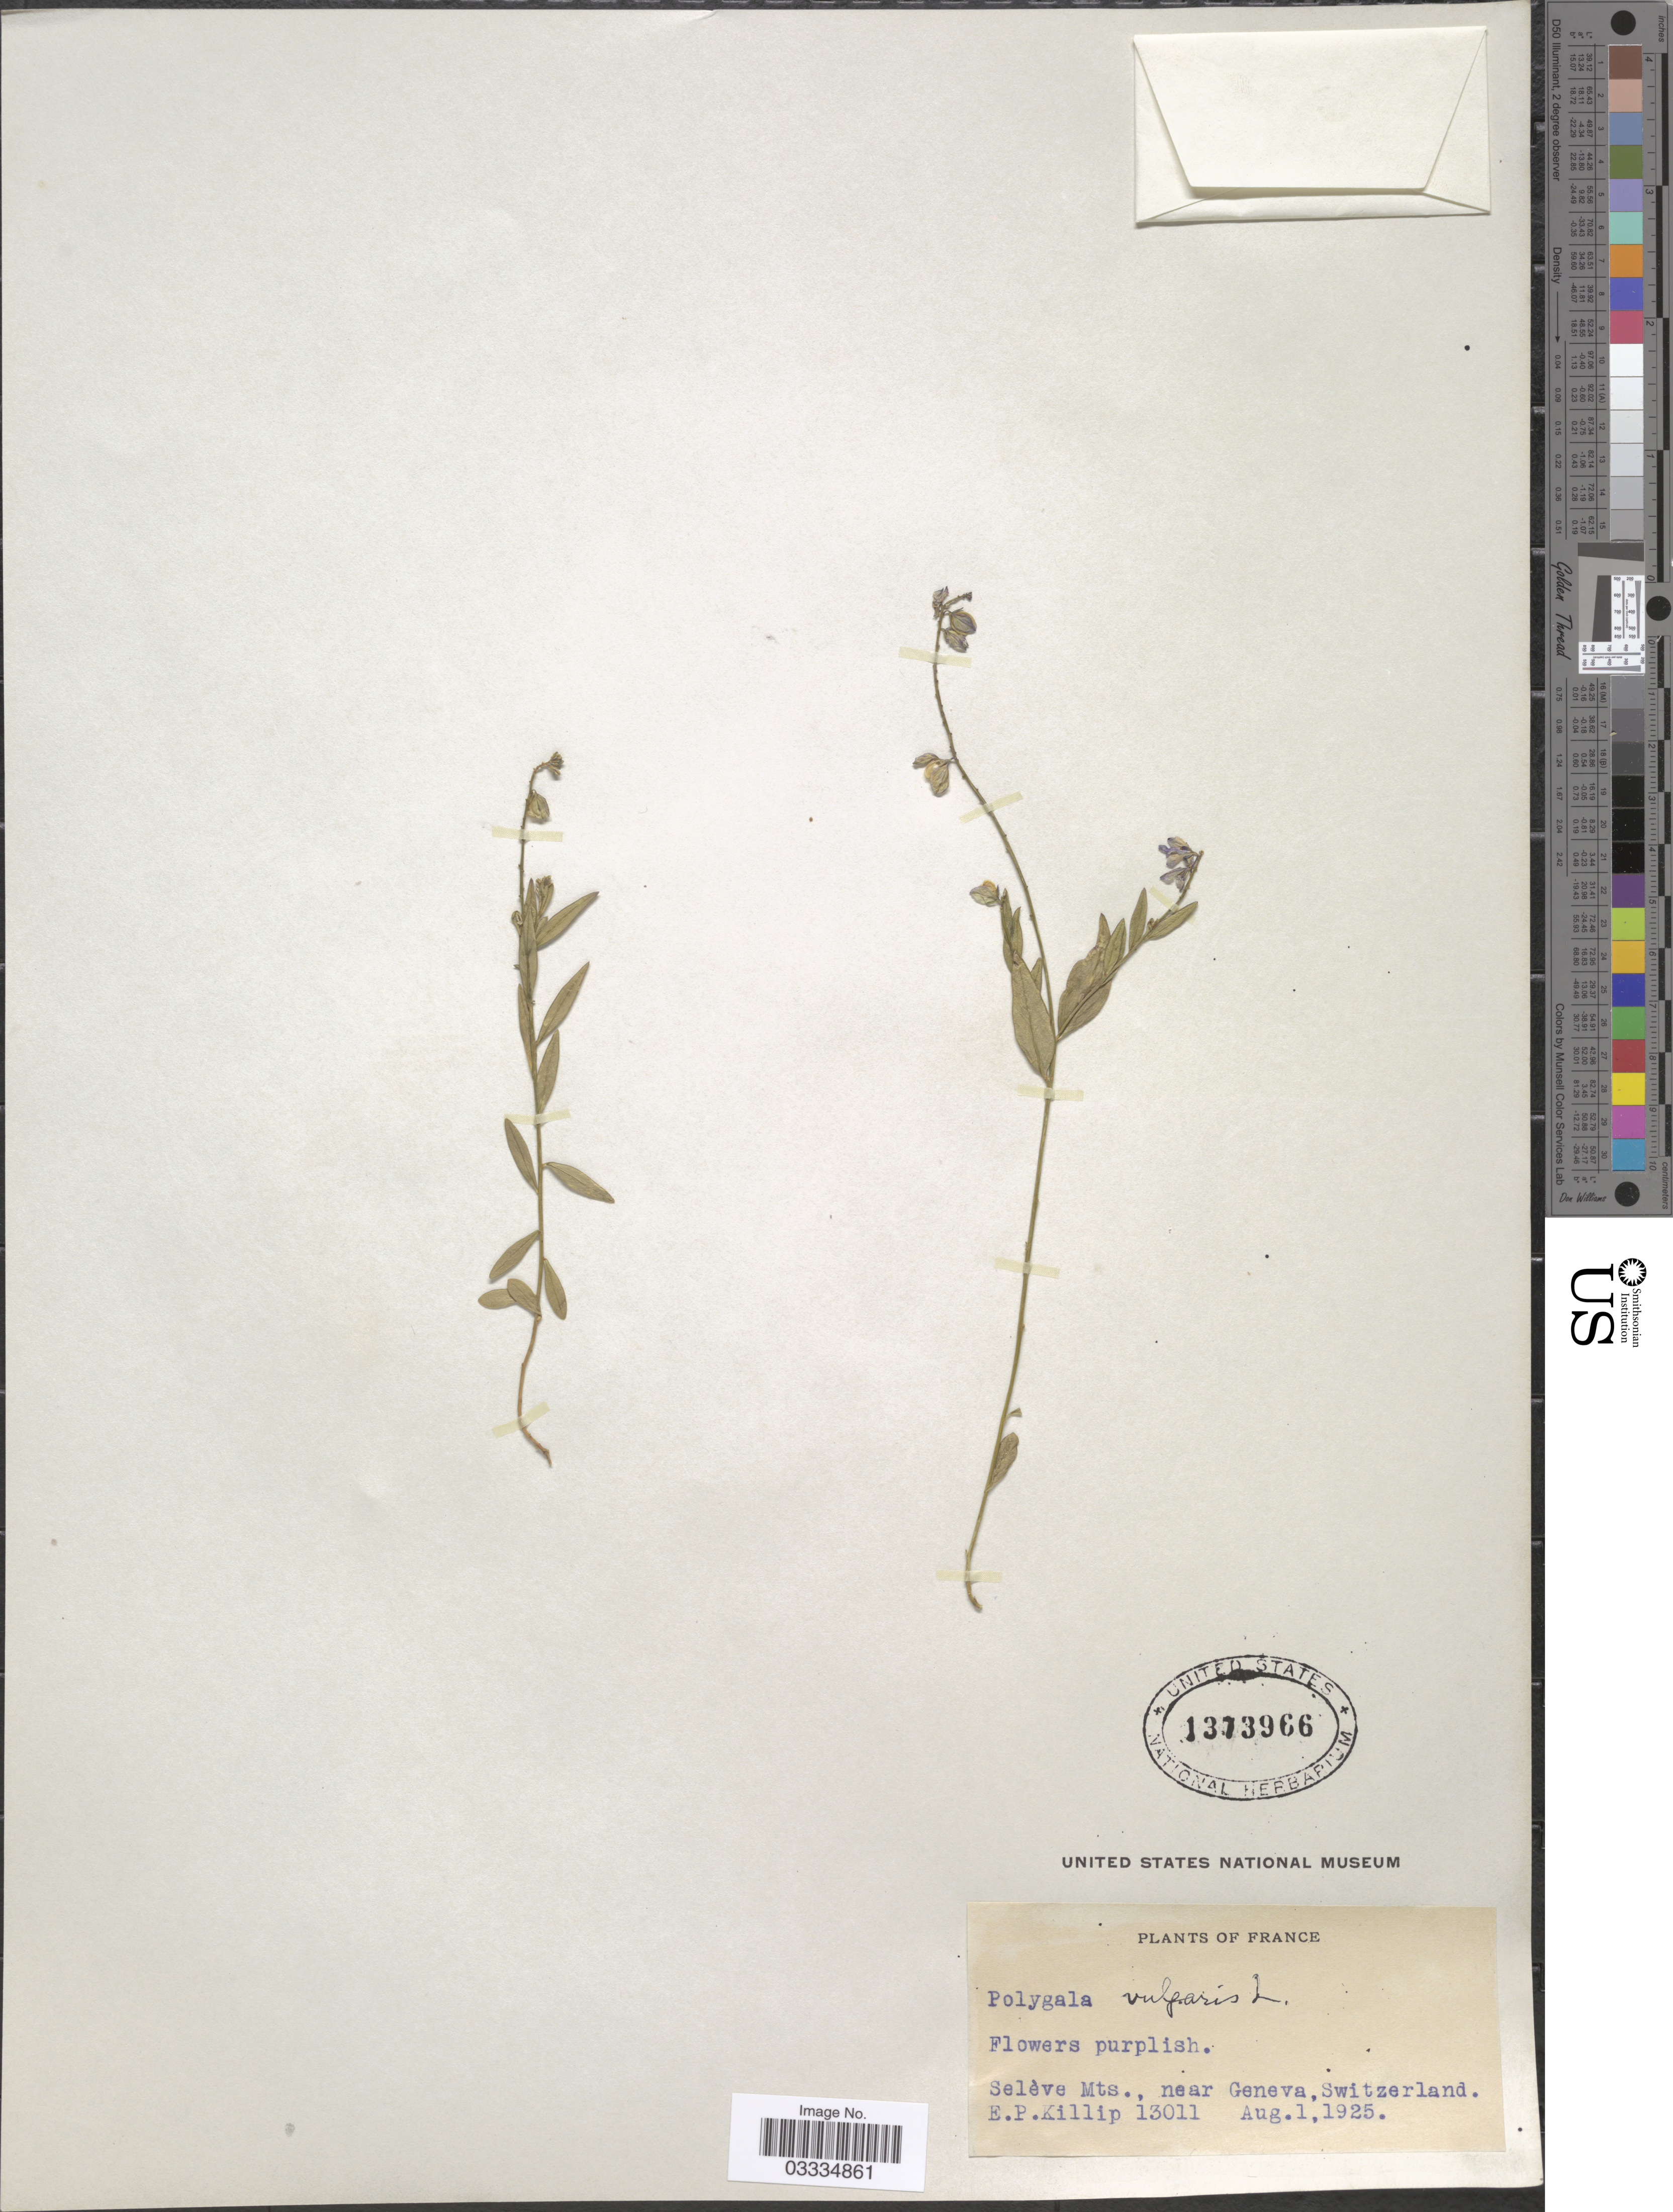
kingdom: Plantae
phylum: Tracheophyta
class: Magnoliopsida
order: Fabales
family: Polygalaceae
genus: Polygala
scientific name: Polygala vulgaris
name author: L.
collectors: E. P. Killip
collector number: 13011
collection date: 1925-08-01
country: Switzerland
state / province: Genève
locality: Selève Mts., near Geneva.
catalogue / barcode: US 1373966